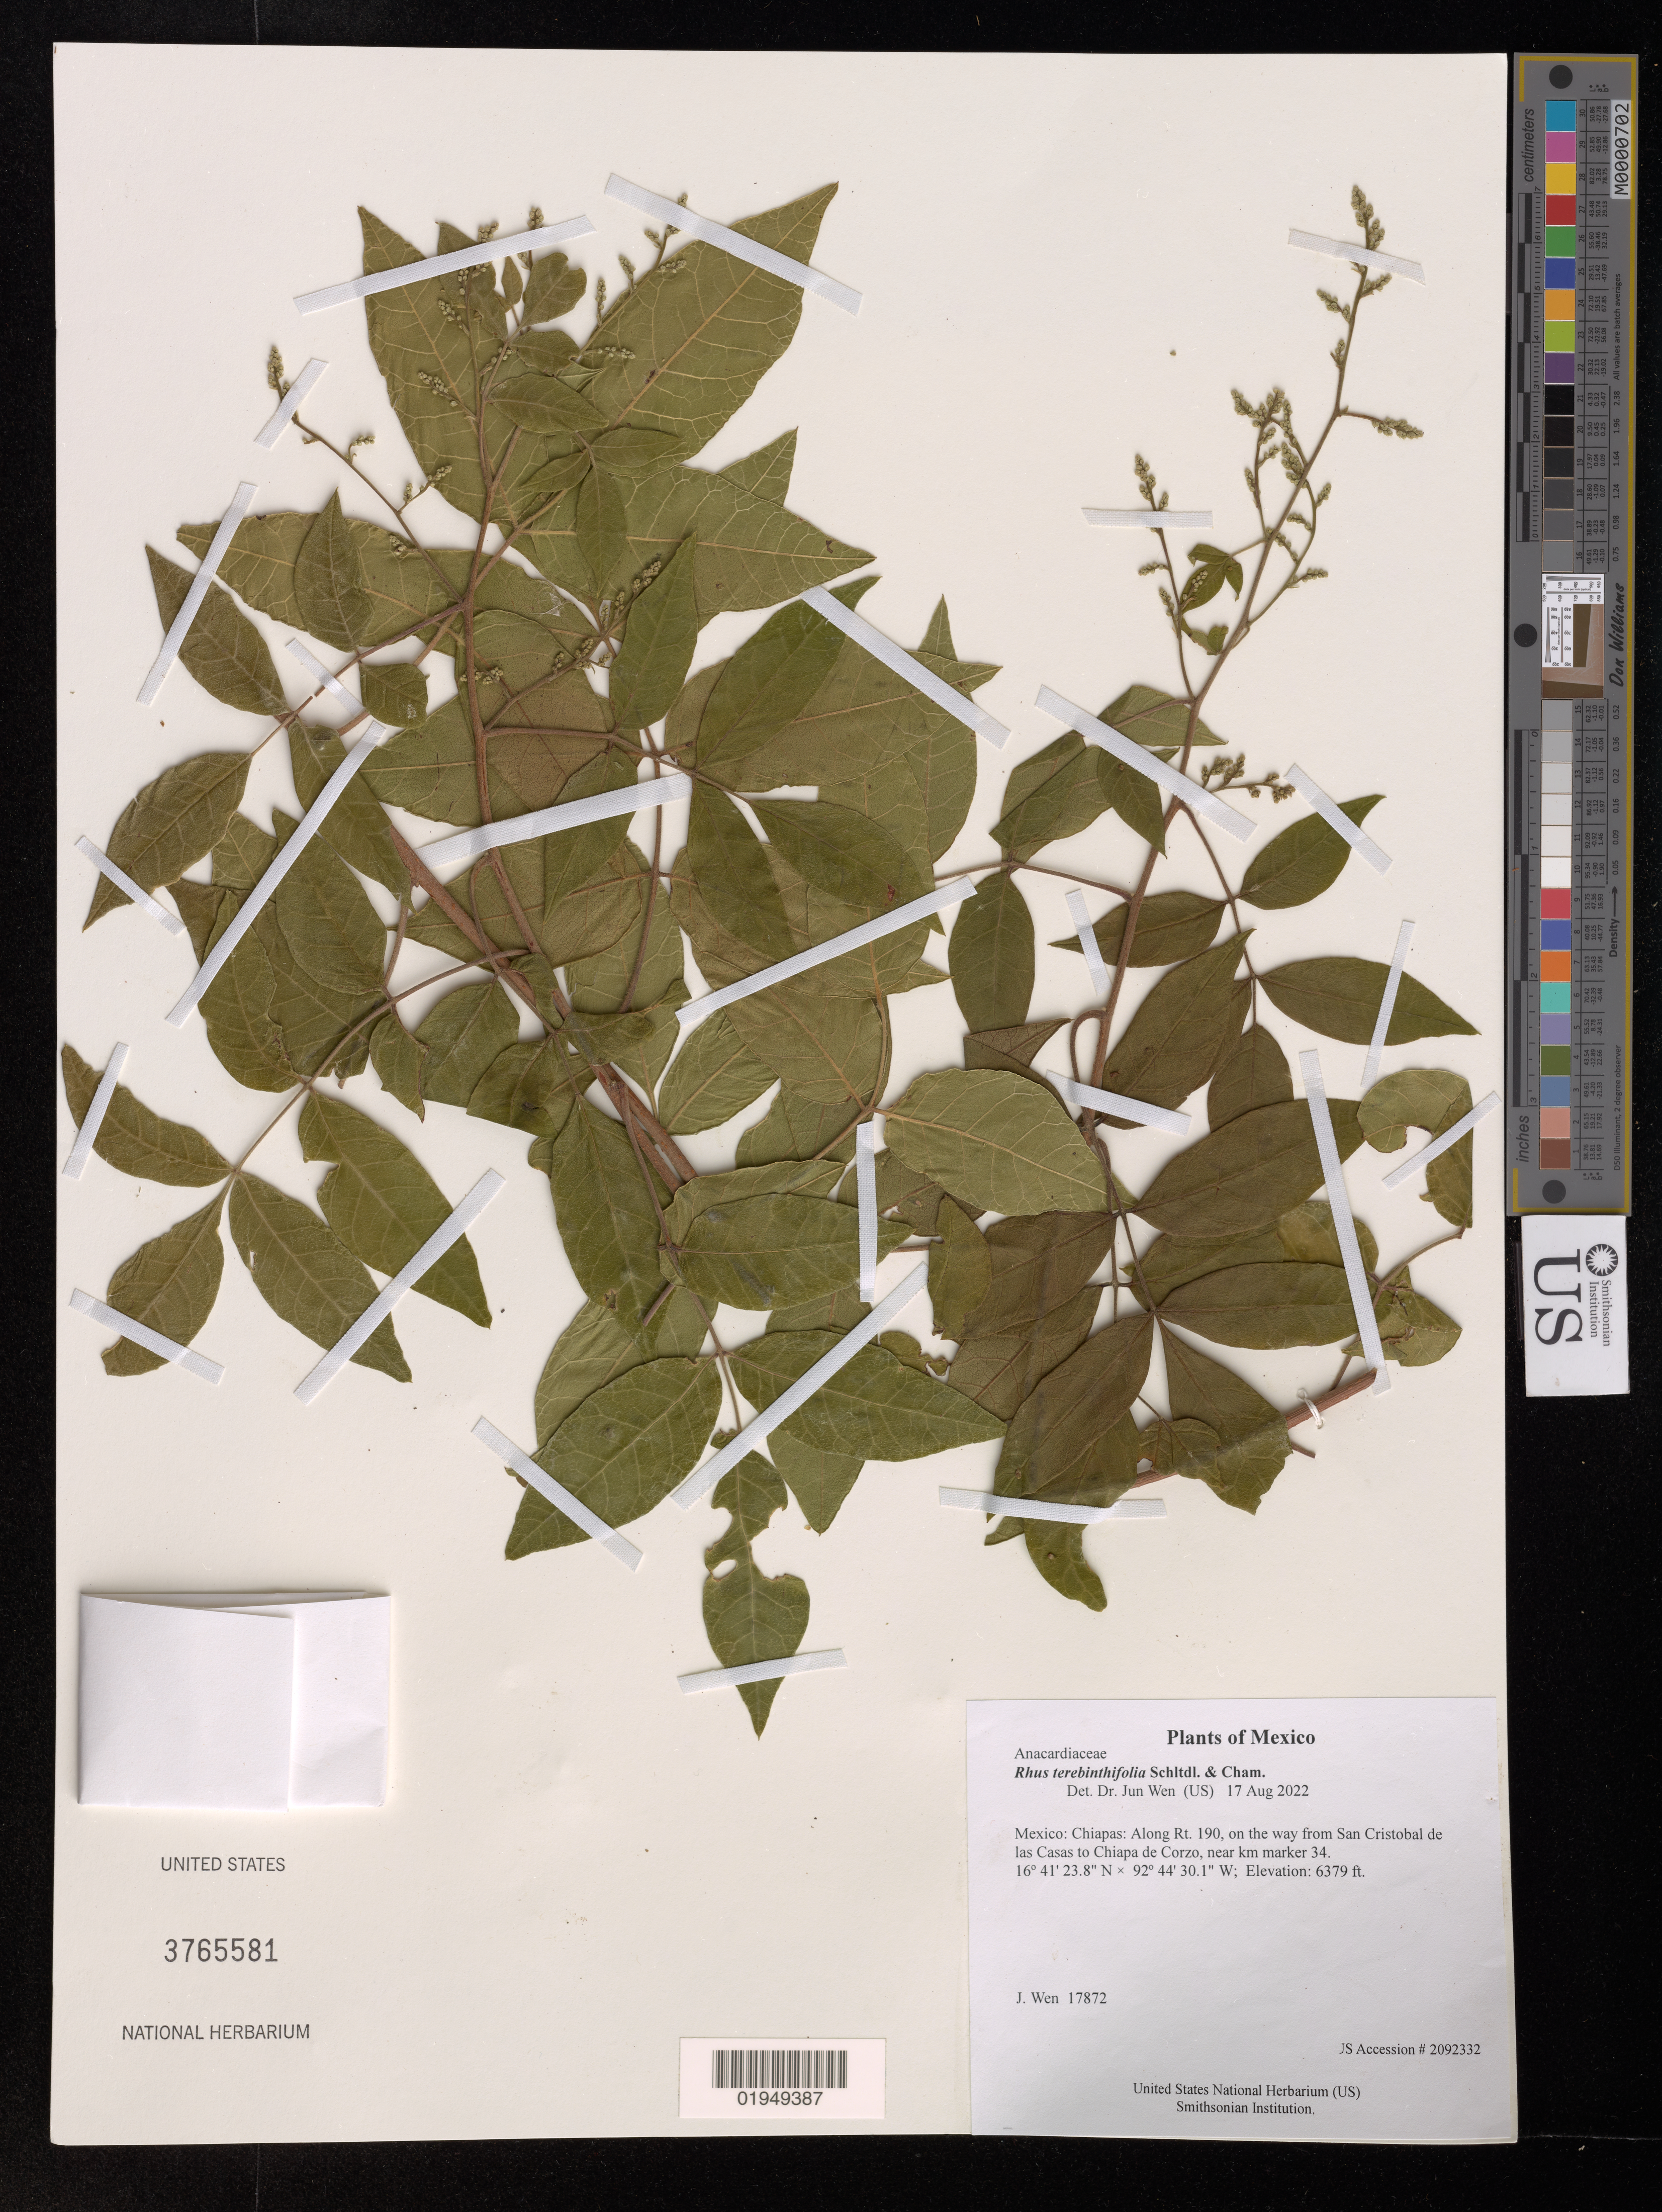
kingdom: Plantae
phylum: Tracheophyta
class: Magnoliopsida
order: Sapindales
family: Anacardiaceae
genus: Rhus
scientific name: Rhus terebinthifolia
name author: Schltdl. & Cham.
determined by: Wen, Jun, (BOT), Smithsonian Institution - National Museum of Natural History (UNITED STATES)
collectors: J. Wen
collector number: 17872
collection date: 2022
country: Mexico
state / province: Chiapas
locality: Along Rt. 190, on the way from San Cristobal de las Casas to Chiapa de Corzo, near km marker 34.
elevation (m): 1944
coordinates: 16 41.397 N, 92 44.502 W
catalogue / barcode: US 3765581